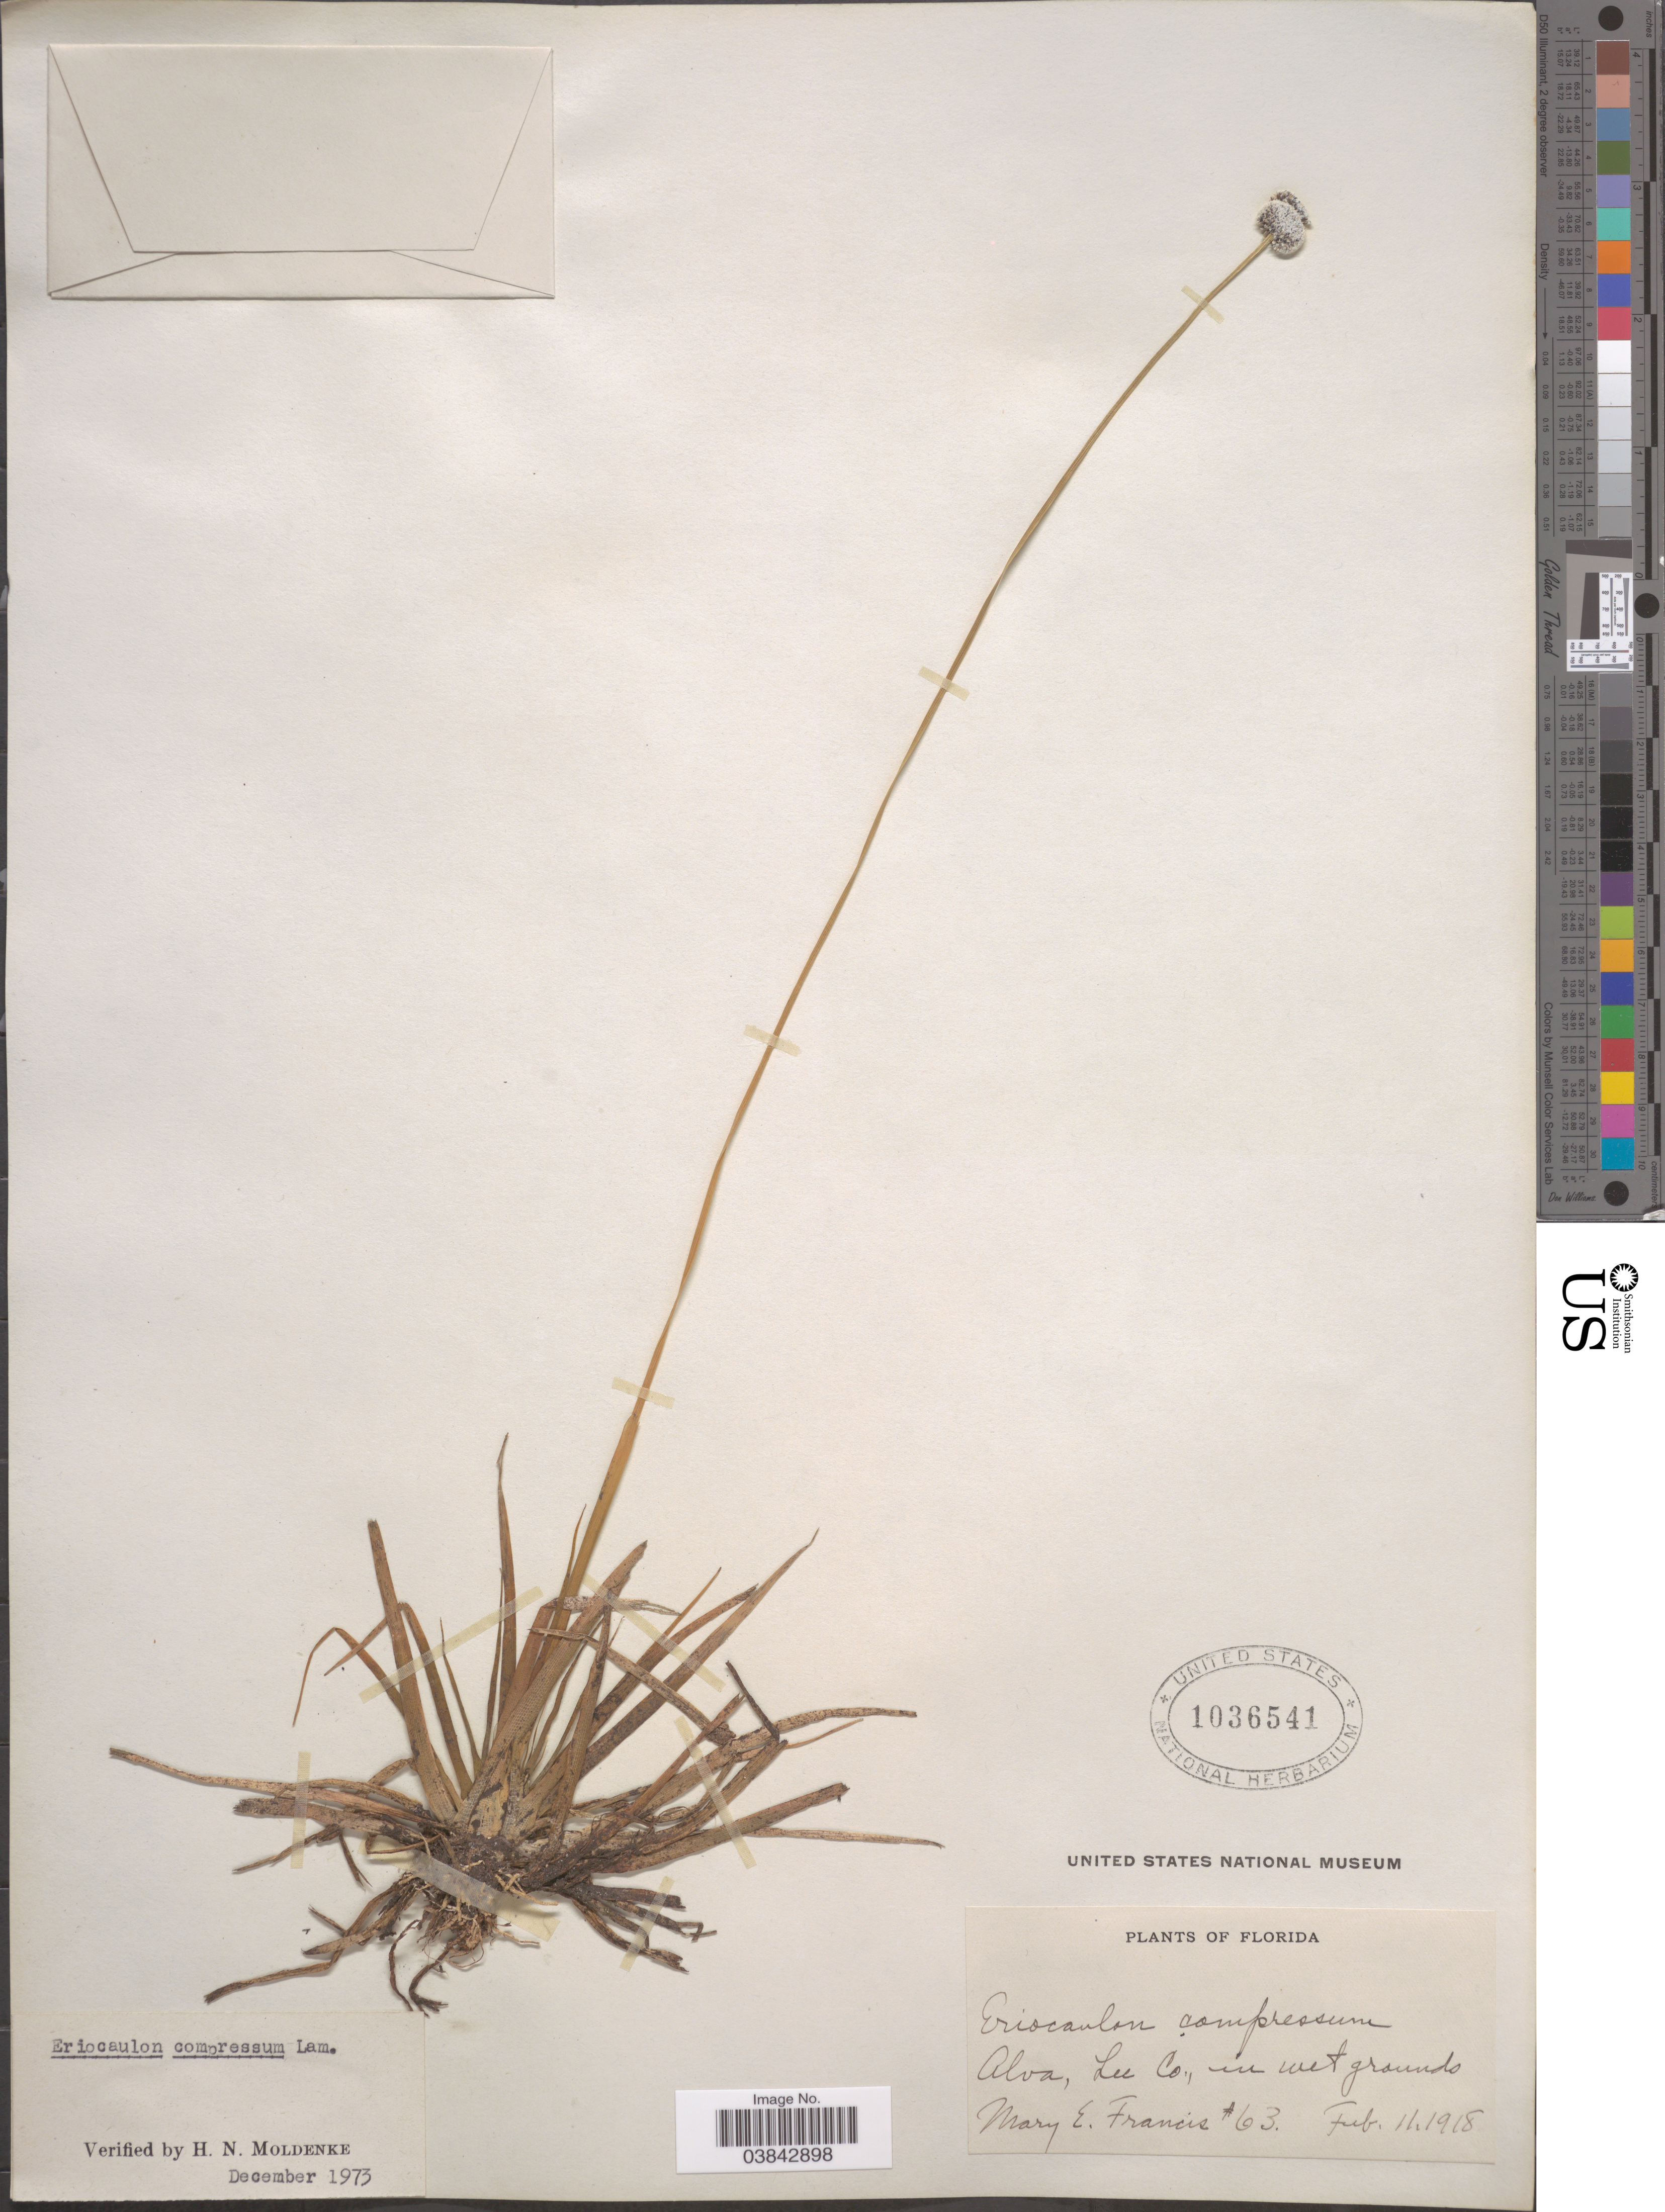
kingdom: Plantae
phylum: Tracheophyta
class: Liliopsida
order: Poales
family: Eriocaulaceae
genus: Eriocaulon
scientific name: Eriocaulon compressum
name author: Lam.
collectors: M. E. Francis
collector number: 63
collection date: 1918-02-11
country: United States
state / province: Florida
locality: Alva, Lee Co.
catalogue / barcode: US 1036541